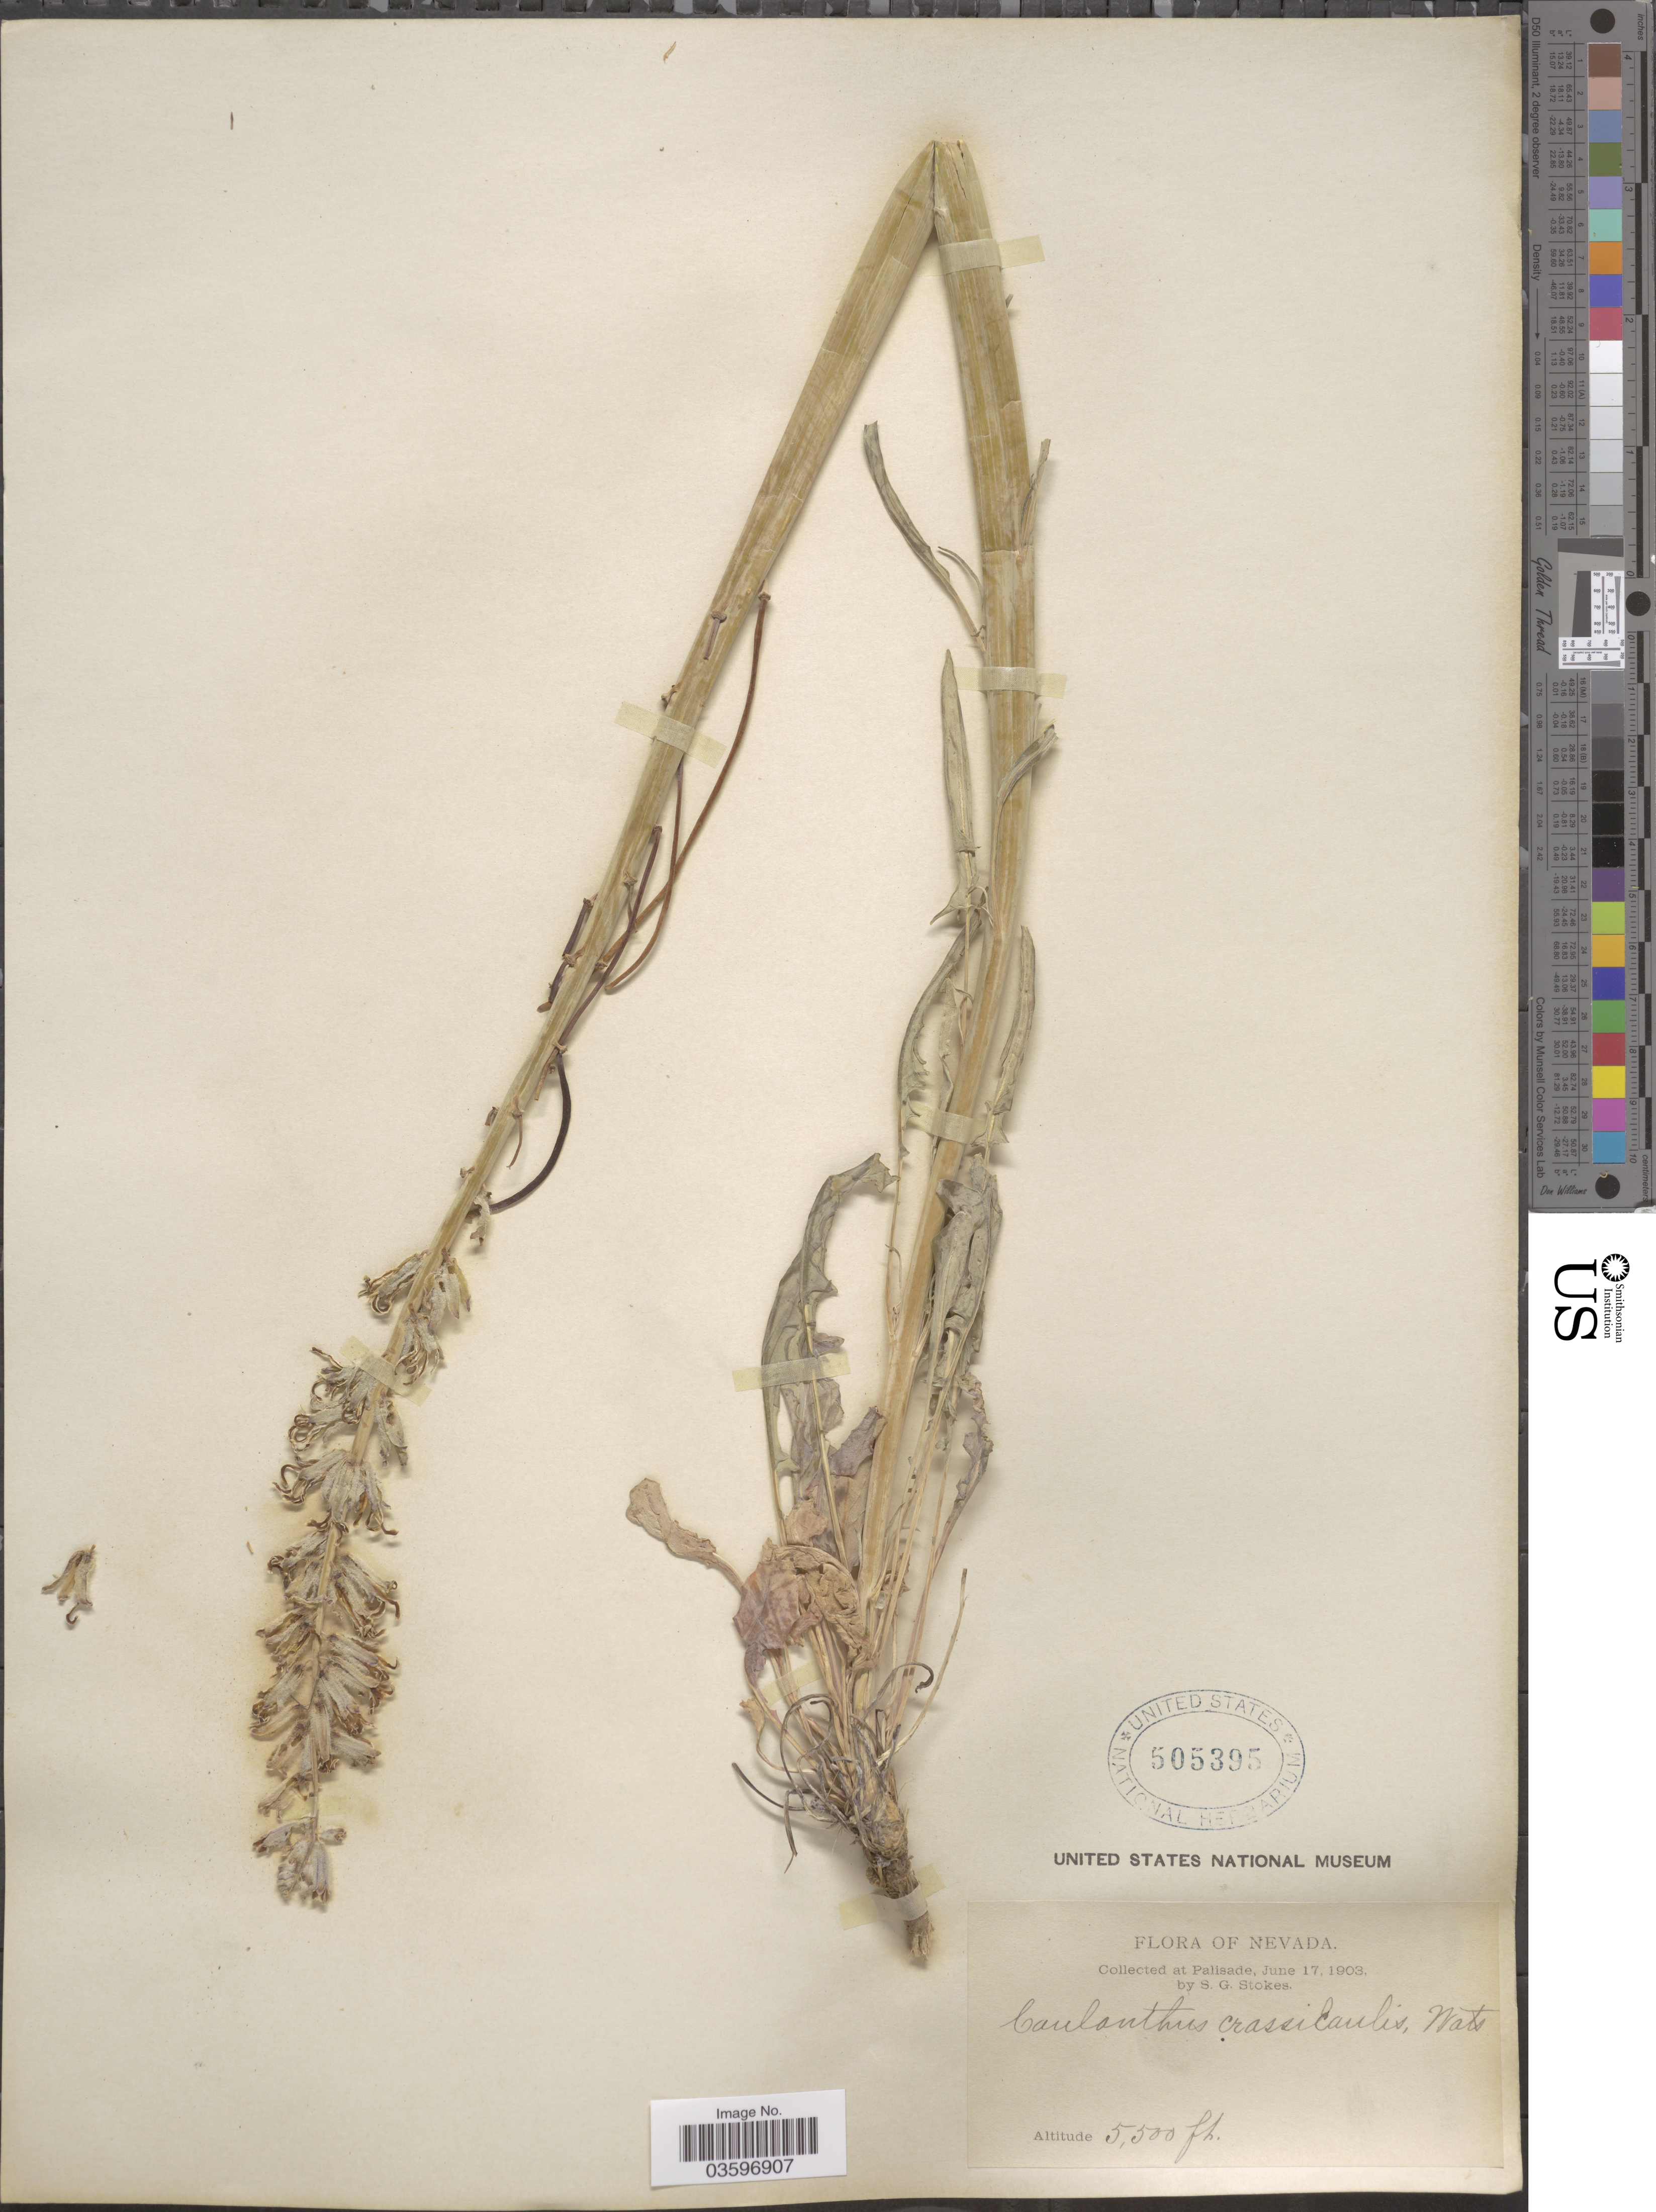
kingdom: Plantae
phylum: Tracheophyta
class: Magnoliopsida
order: Brassicales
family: Brassicaceae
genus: Caulanthus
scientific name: Caulanthus crassicaulis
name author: S. Watson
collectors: S. G. Stokes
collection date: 1903-06-17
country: United States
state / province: Nevada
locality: Palisade.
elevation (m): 1676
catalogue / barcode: US 505395